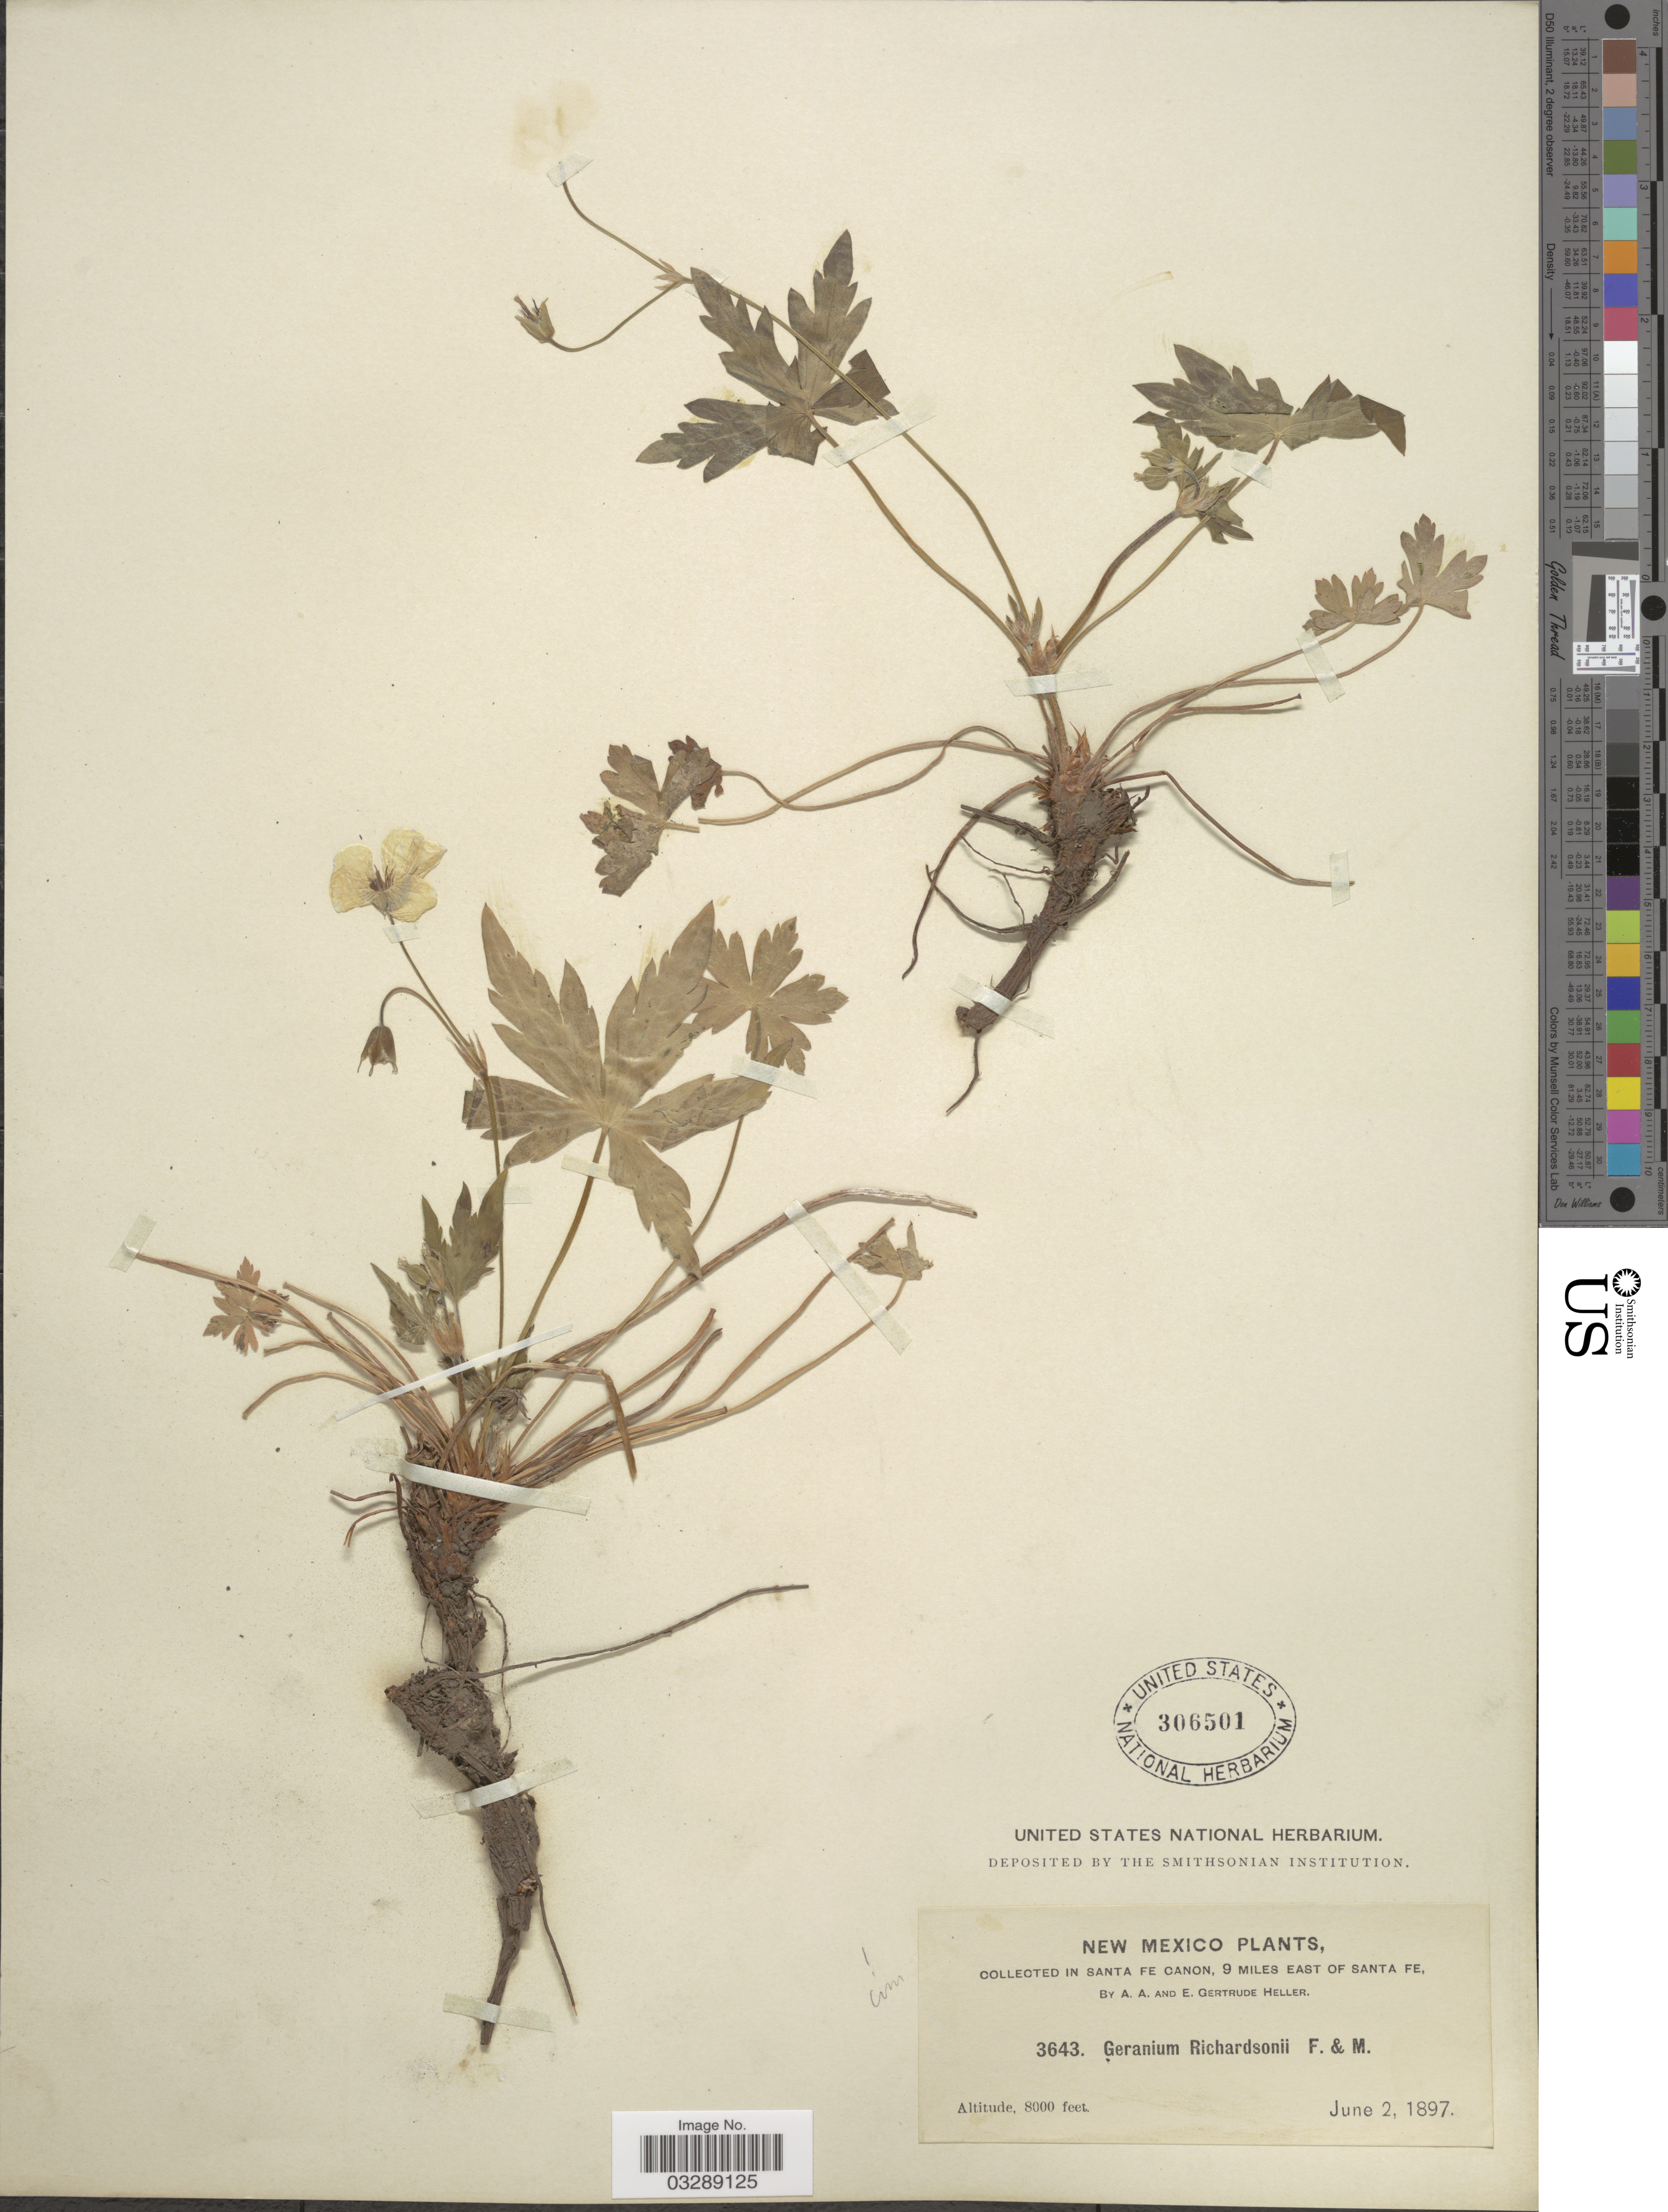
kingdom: Plantae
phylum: Tracheophyta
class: Magnoliopsida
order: Geraniales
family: Geraniaceae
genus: Geranium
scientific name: Geranium richardsonii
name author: Fisch. & Trautv.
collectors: A. A. Heller & E. Gertrude Heller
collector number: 3643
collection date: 1897-06-02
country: United States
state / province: New Mexico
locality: Santa Fe Canon, 9 miles east of Santa Fe.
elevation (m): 2438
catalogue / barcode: US 306501